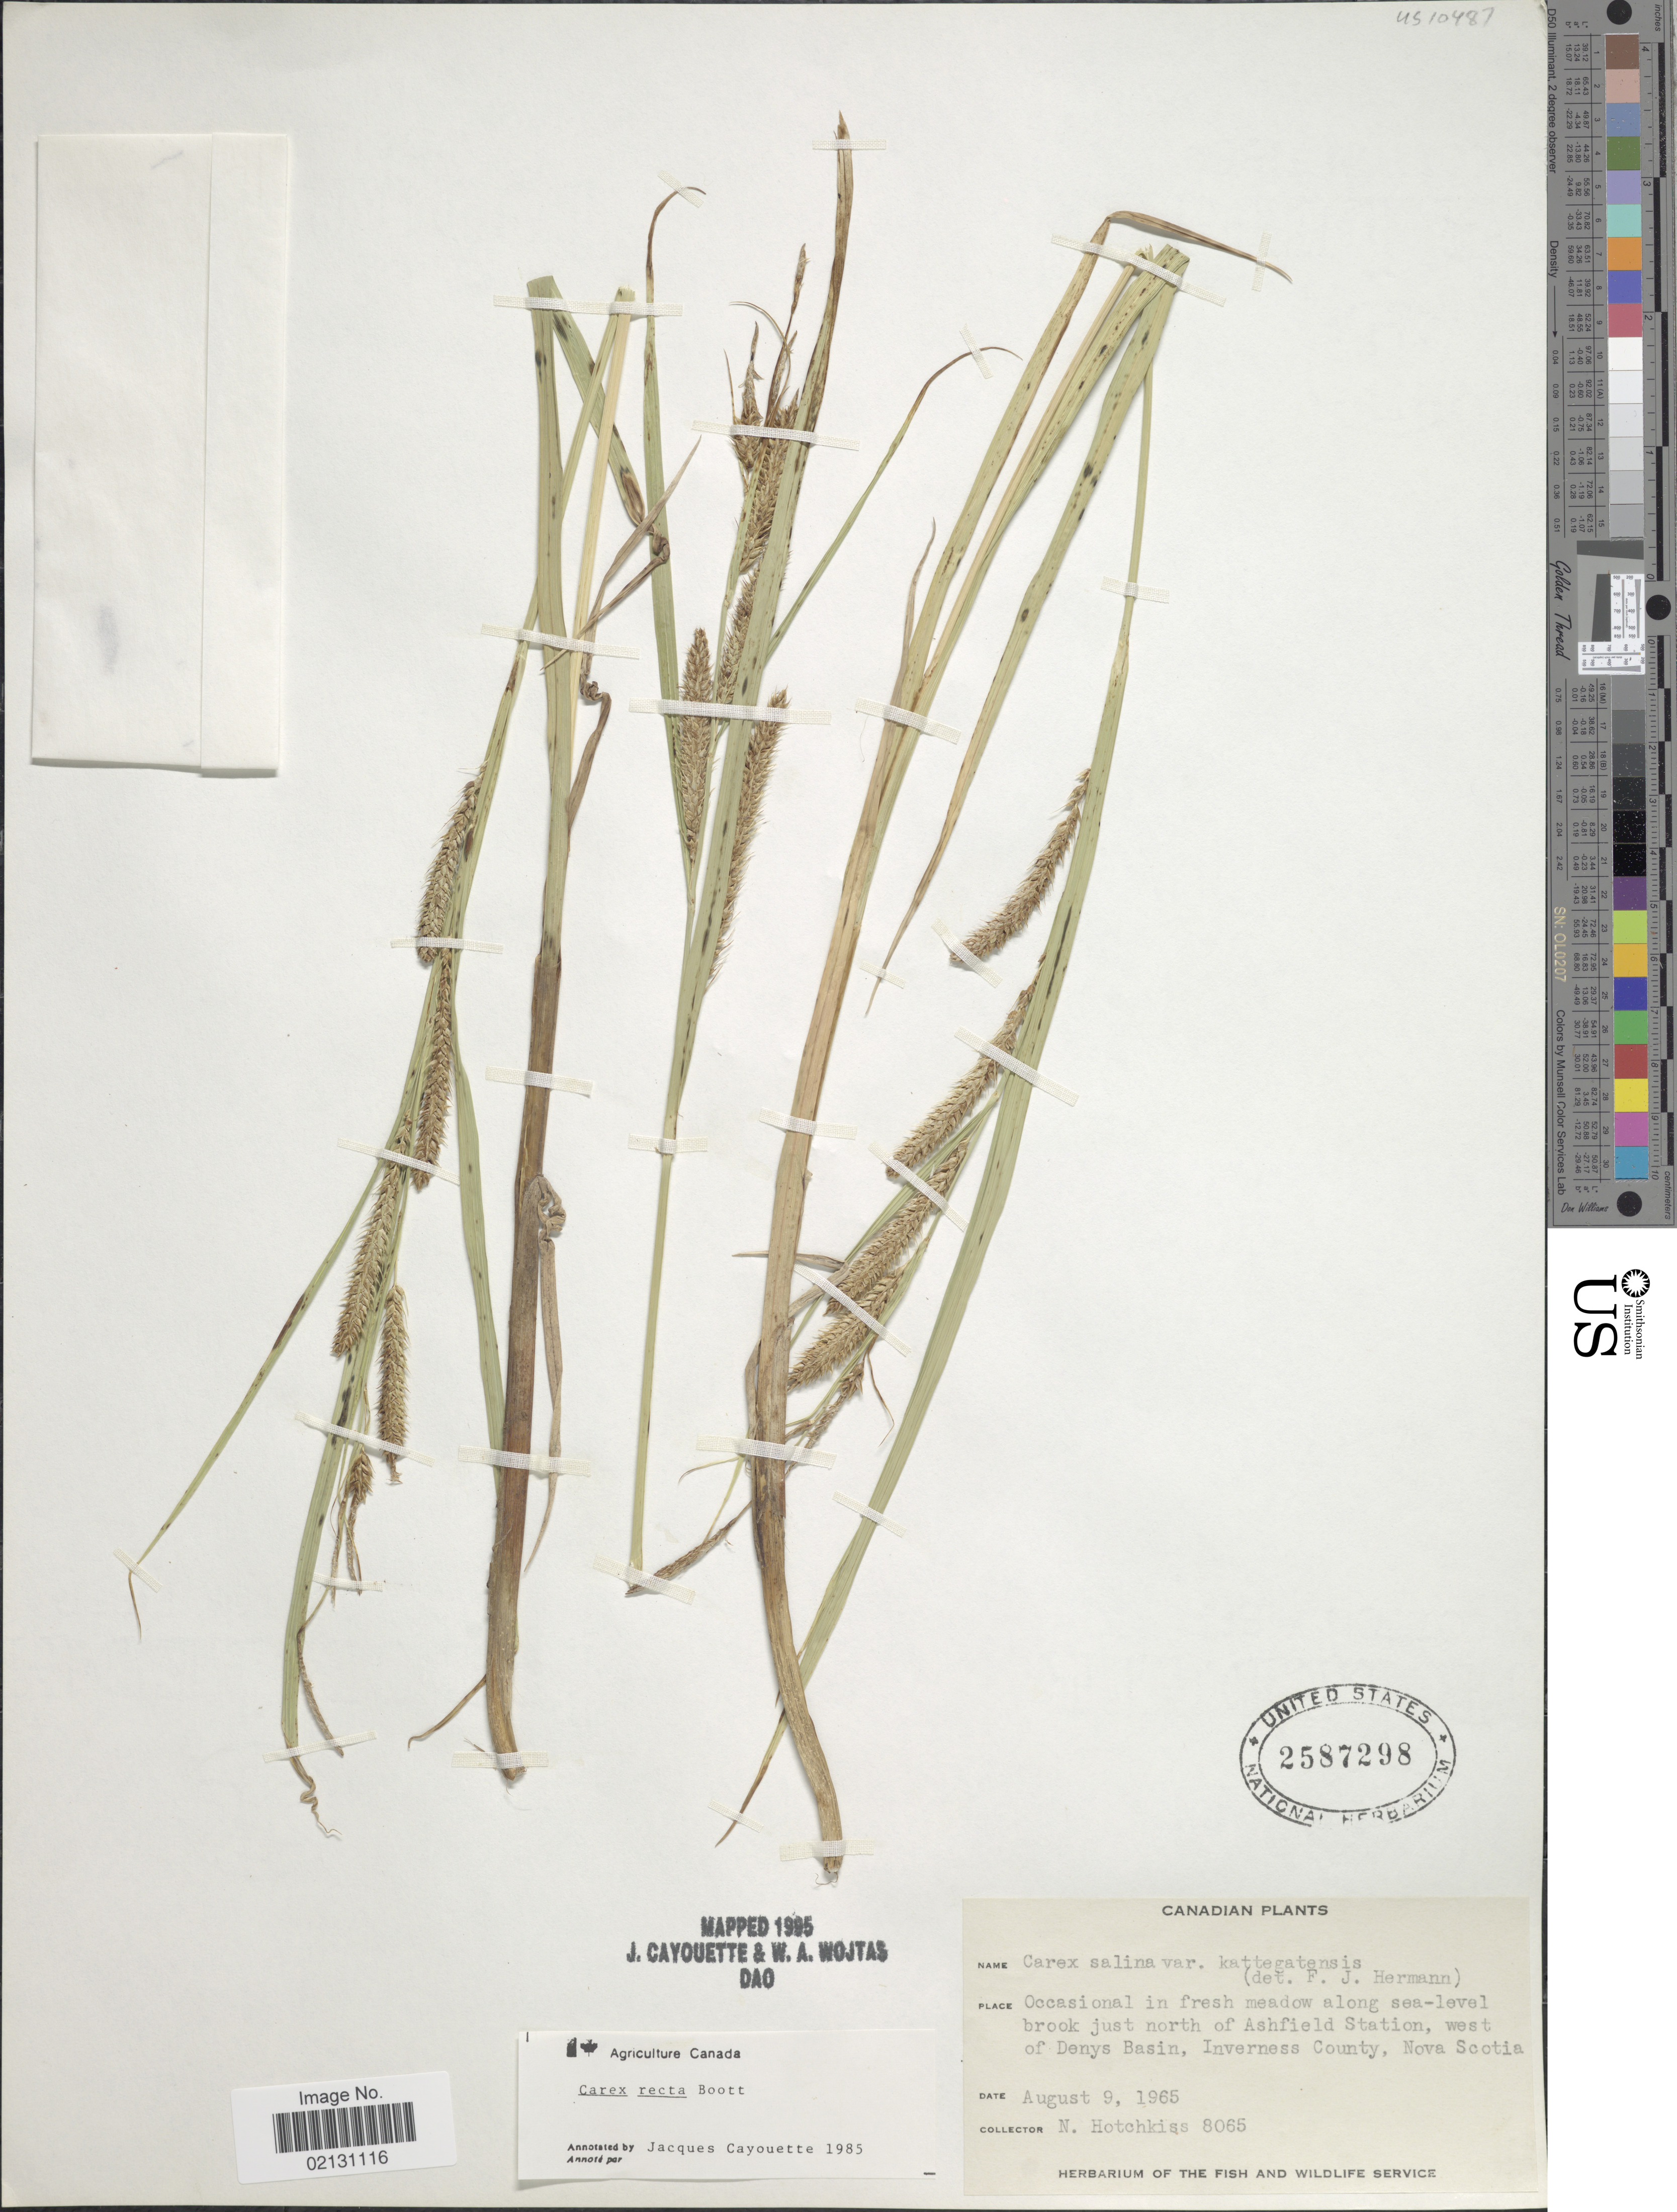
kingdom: Plantae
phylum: Tracheophyta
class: Liliopsida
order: Poales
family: Cyperaceae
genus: Carex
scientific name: Carex recta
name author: Boott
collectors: N. Hotchkiss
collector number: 8065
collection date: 1965-08-09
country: Canada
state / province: Nova Scotia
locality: Occasional in fresh meadow along sea-level brook just north of Ashfield Station, west of Denys Basin, Inverness County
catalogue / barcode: US 2587298